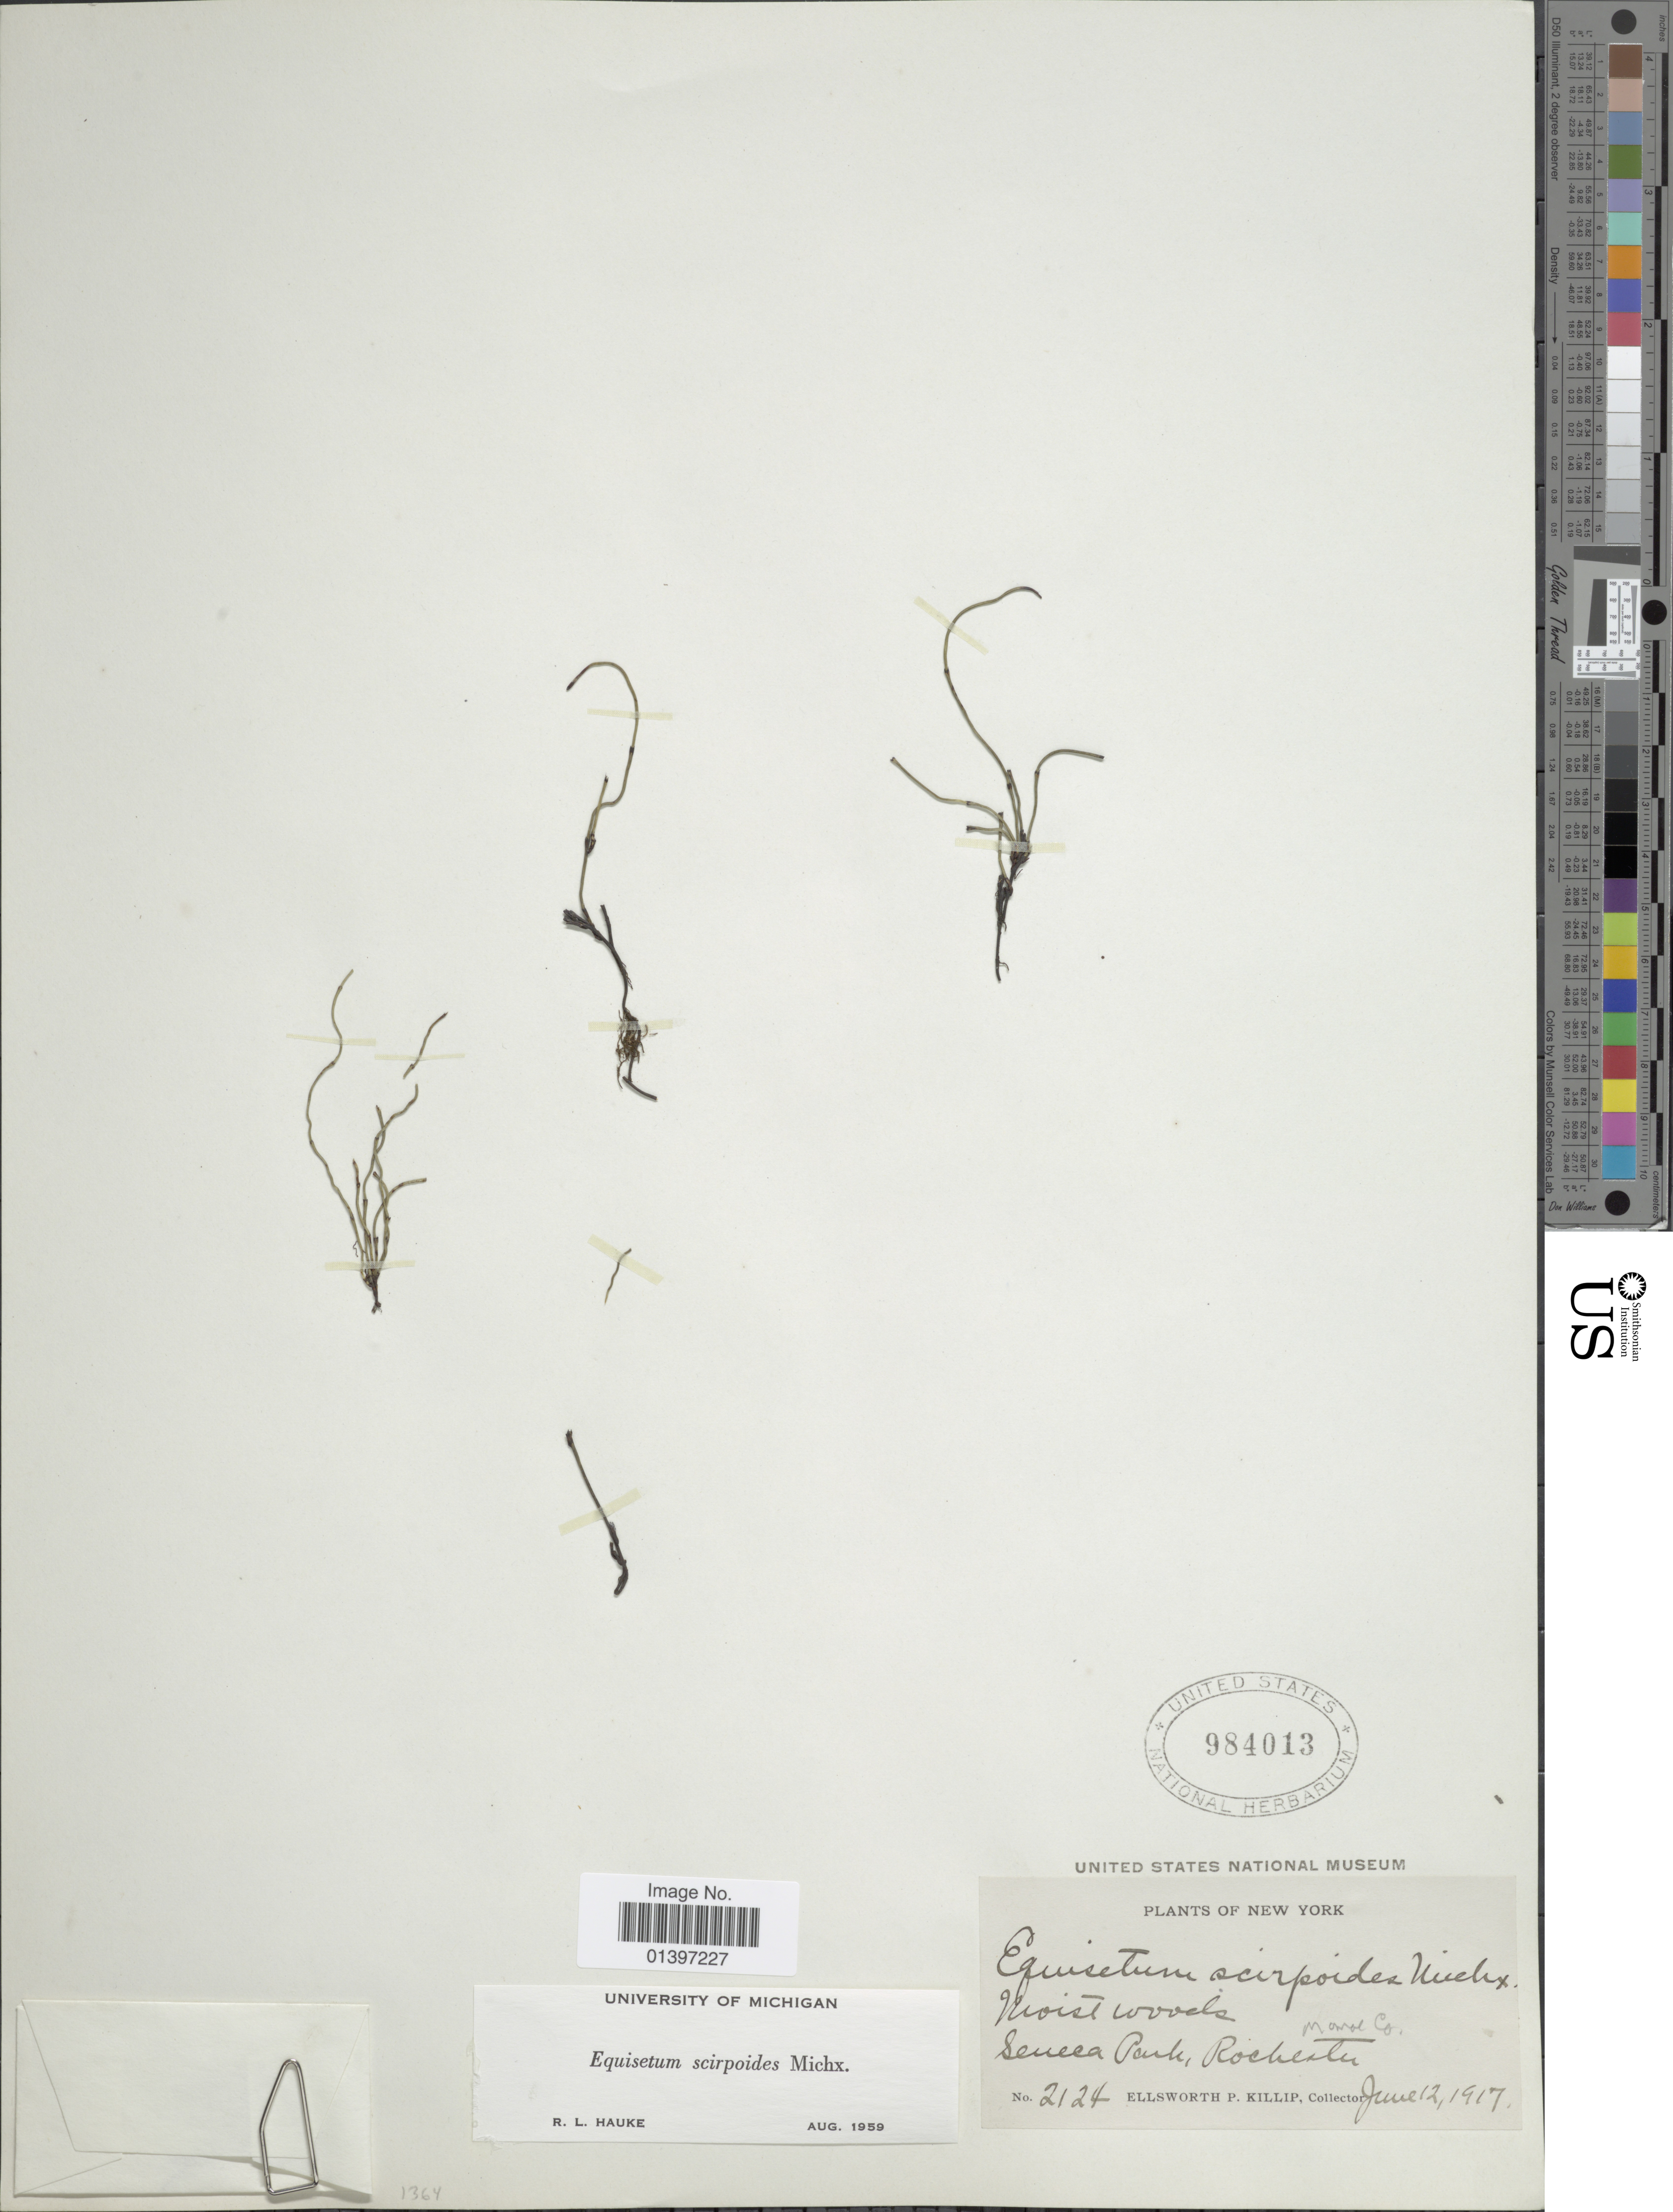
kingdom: Plantae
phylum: Tracheophyta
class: Polypodiopsida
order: Equisetales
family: Equisetaceae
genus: Equisetum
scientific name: Equisetum scirpoides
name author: Michx.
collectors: E. P. Killip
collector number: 2124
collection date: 1917-06-12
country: United States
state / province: New York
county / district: Monroe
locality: Moist woods, Seneca park, Rochester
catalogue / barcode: US 984013